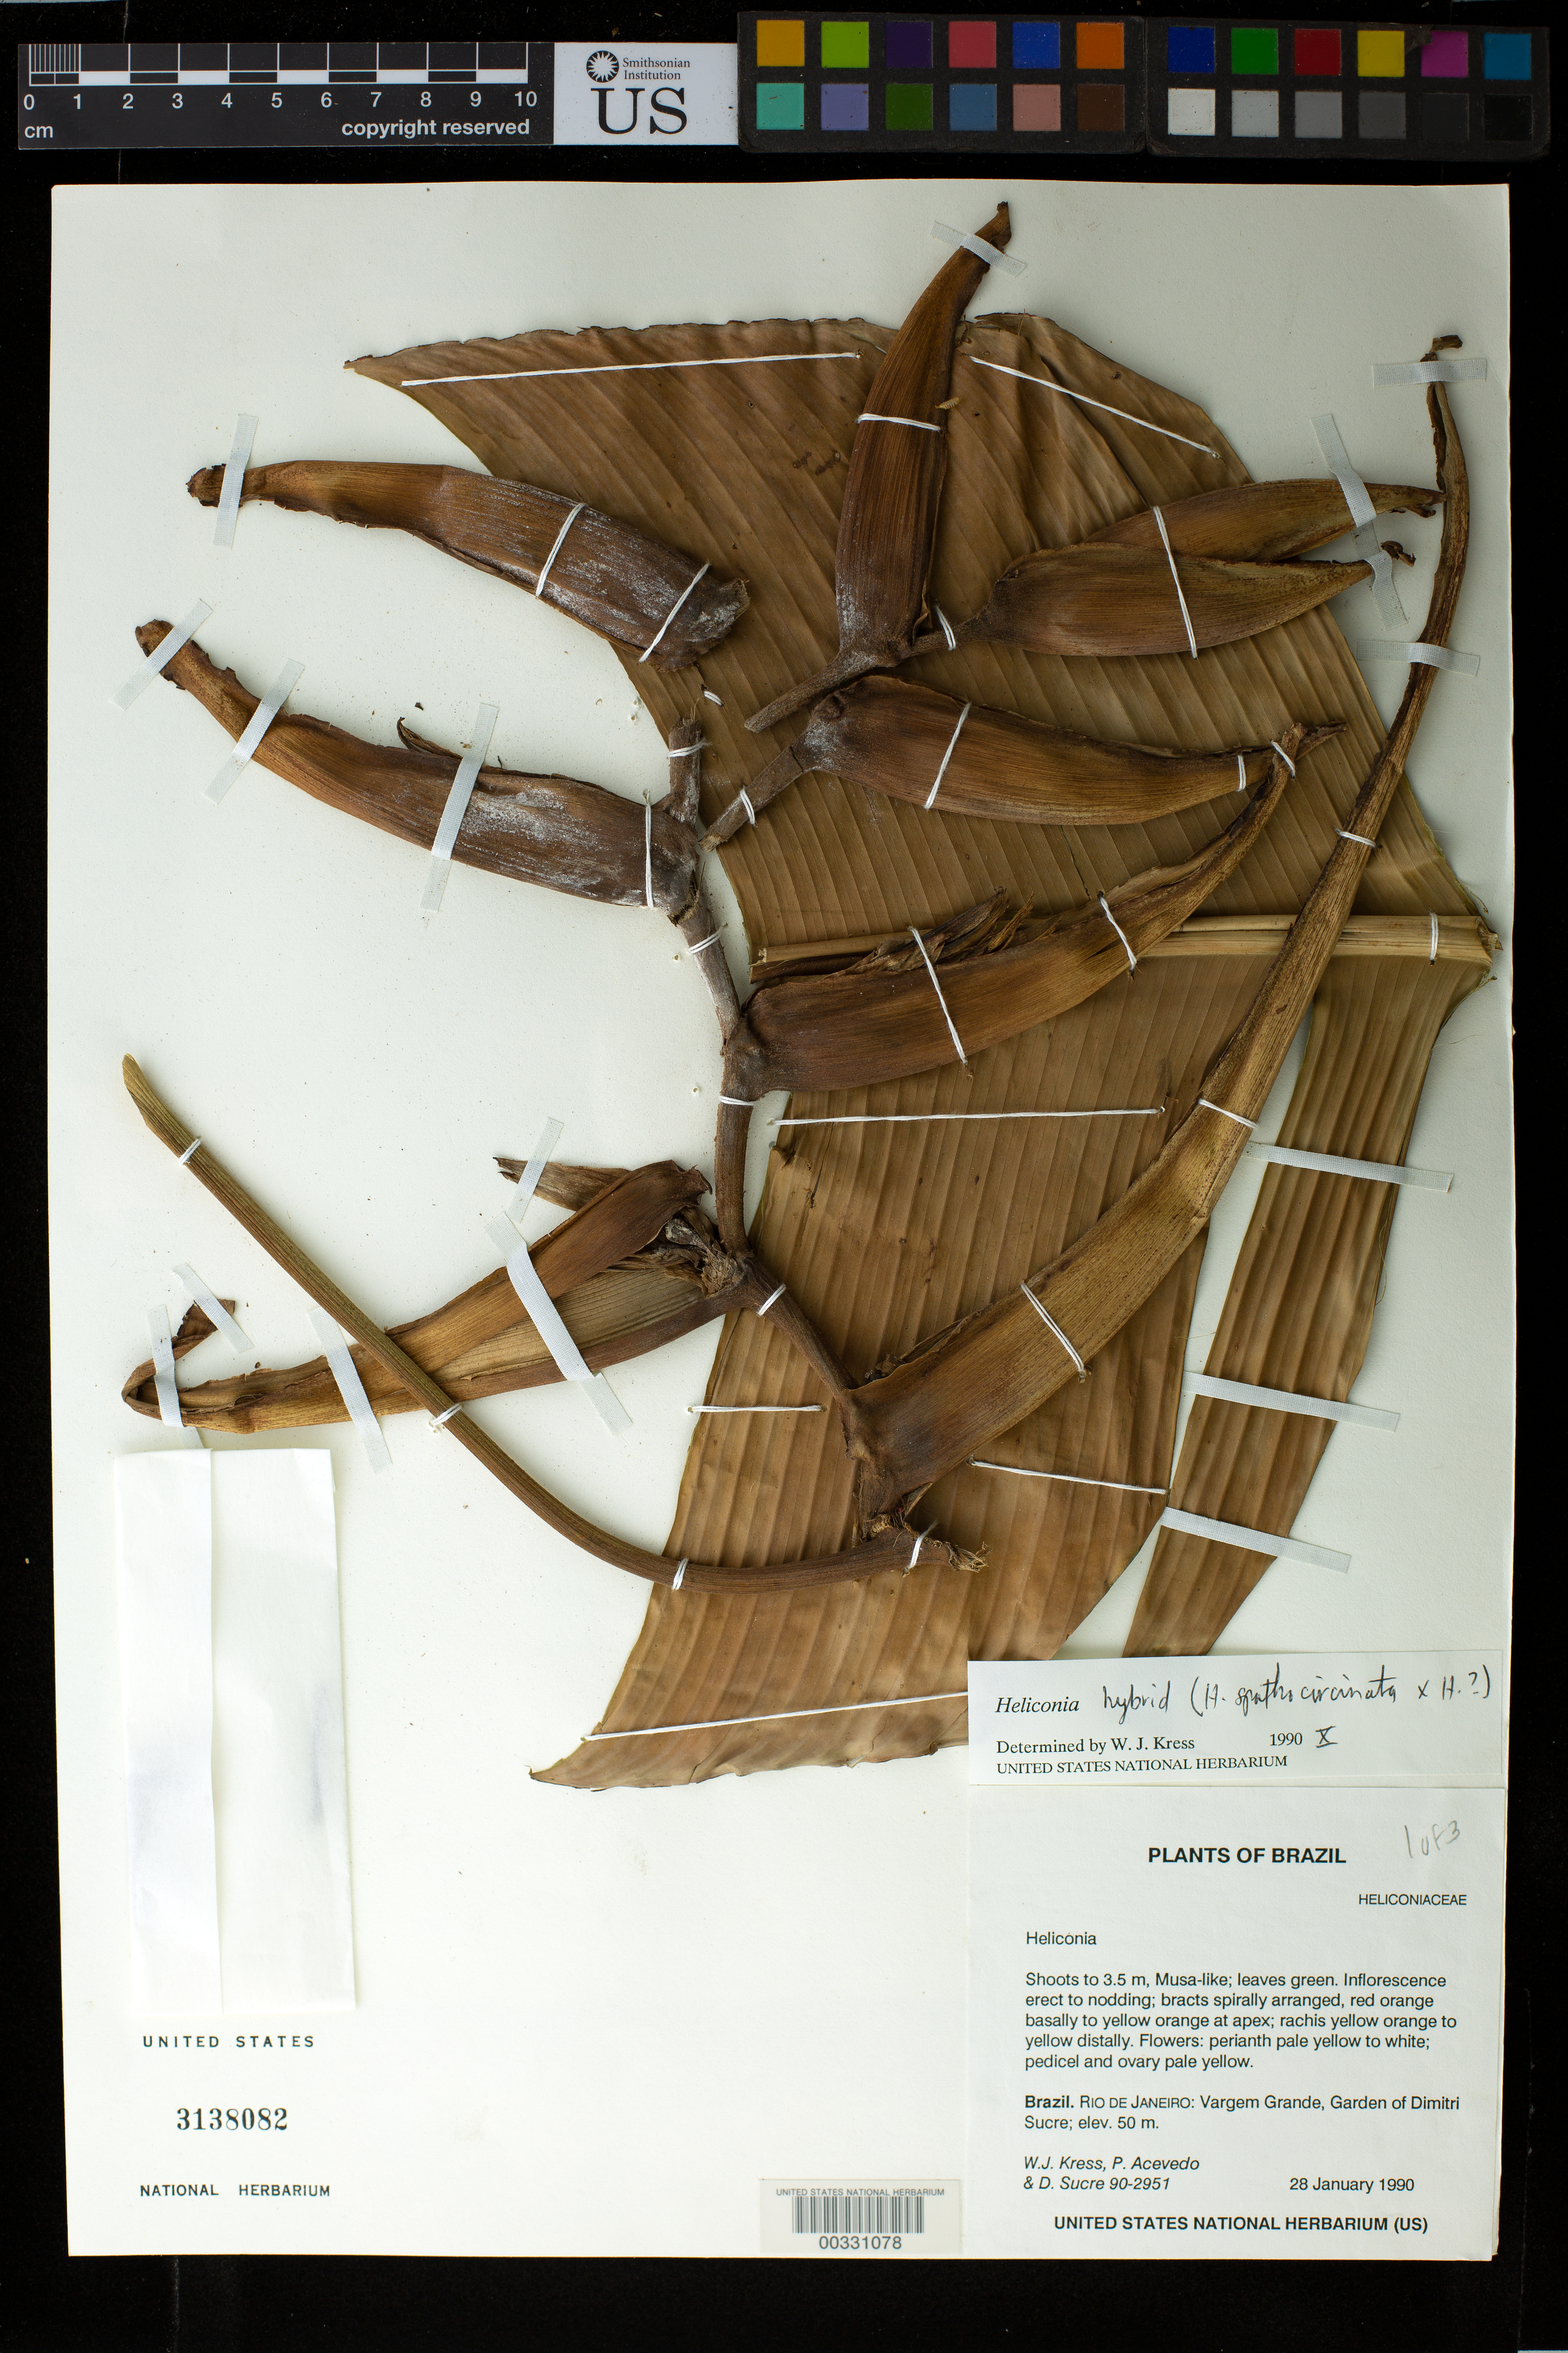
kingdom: Plantae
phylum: Tracheophyta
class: Liliopsida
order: Zingiberales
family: Heliconiaceae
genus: Heliconia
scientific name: Heliconia sp.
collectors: W. J. Kress, P. Acevedo-Rodr. & D. Sucre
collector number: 90-2951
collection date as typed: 28 Jan 1990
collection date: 1990-01-28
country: Brazil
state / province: Rio de Janeiro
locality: Vargem grande, garden of dimitri sucre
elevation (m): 50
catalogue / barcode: US 3138082